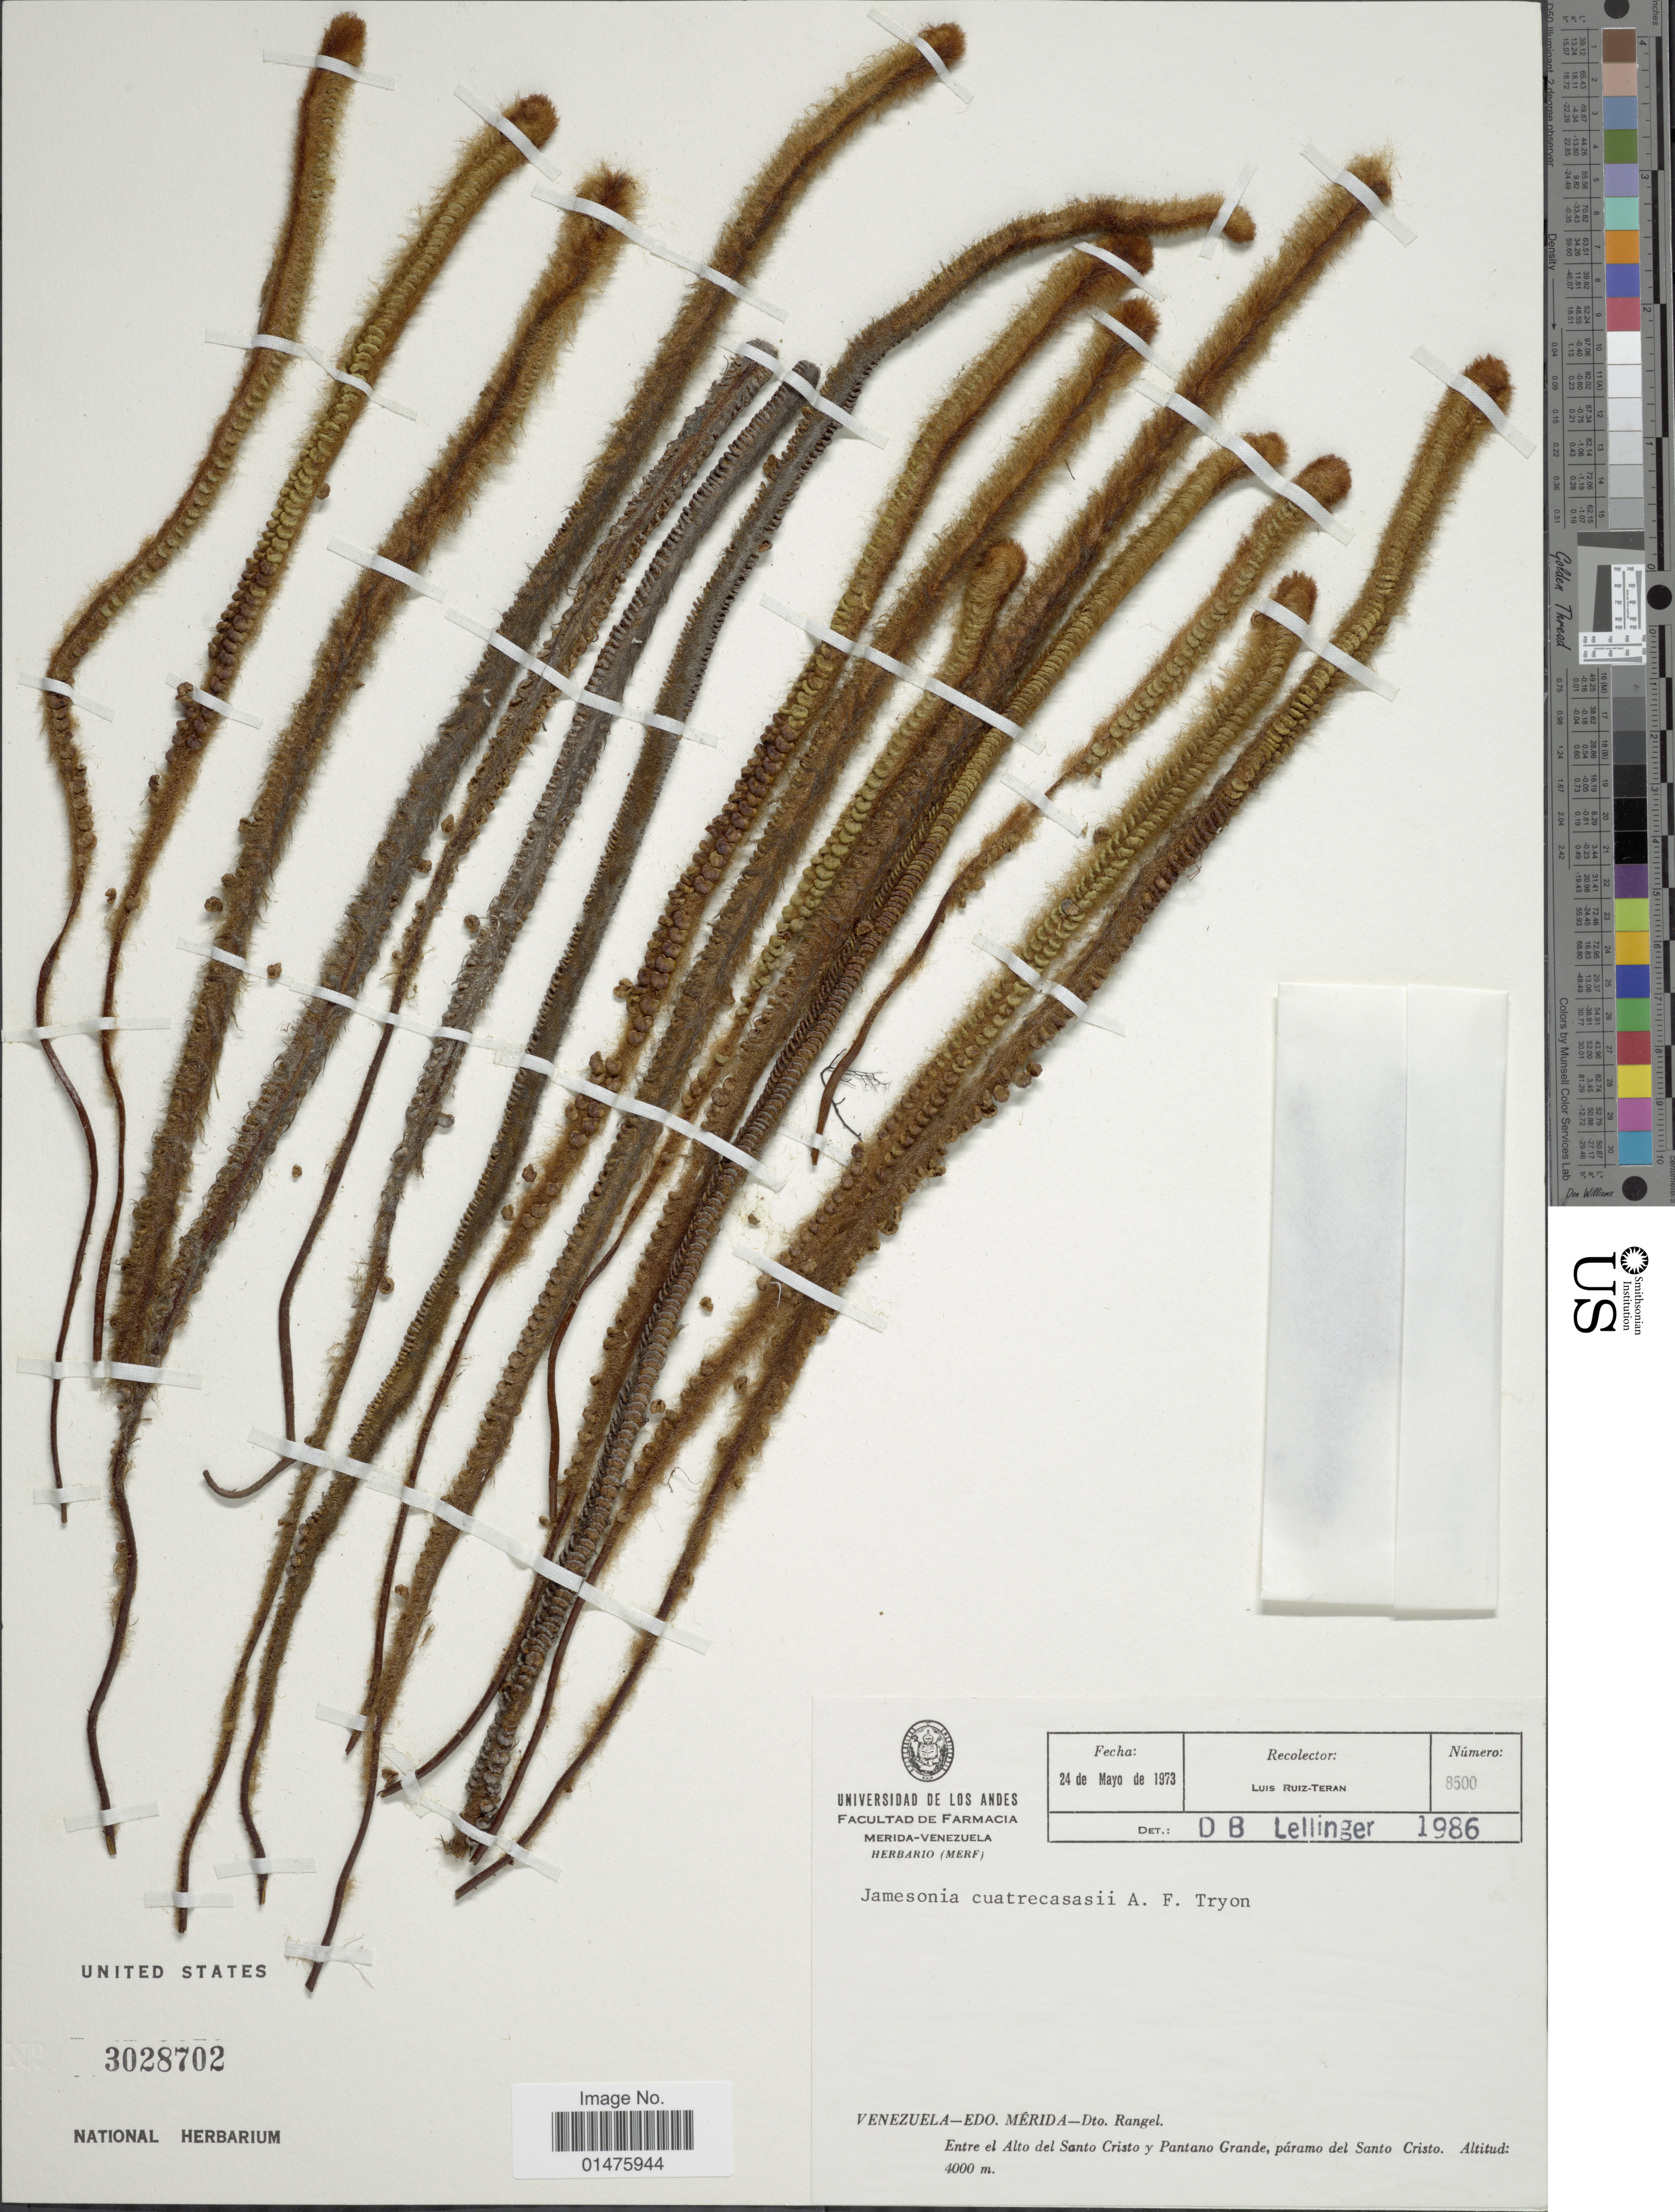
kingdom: Plantae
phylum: Tracheophyta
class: Polypodiopsida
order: Polypodiales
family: Pteridaceae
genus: Jamesonia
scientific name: Jamesonia cuatrecasasii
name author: A.F. Tryon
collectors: L. Teran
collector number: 8500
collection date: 1973-05-24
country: Venezuela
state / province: Mérida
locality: Dto Rangel.Entre el Alto del Santo Cristo y Pantano Grande, páramo del Santo Cristo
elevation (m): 4000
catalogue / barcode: US 3028702